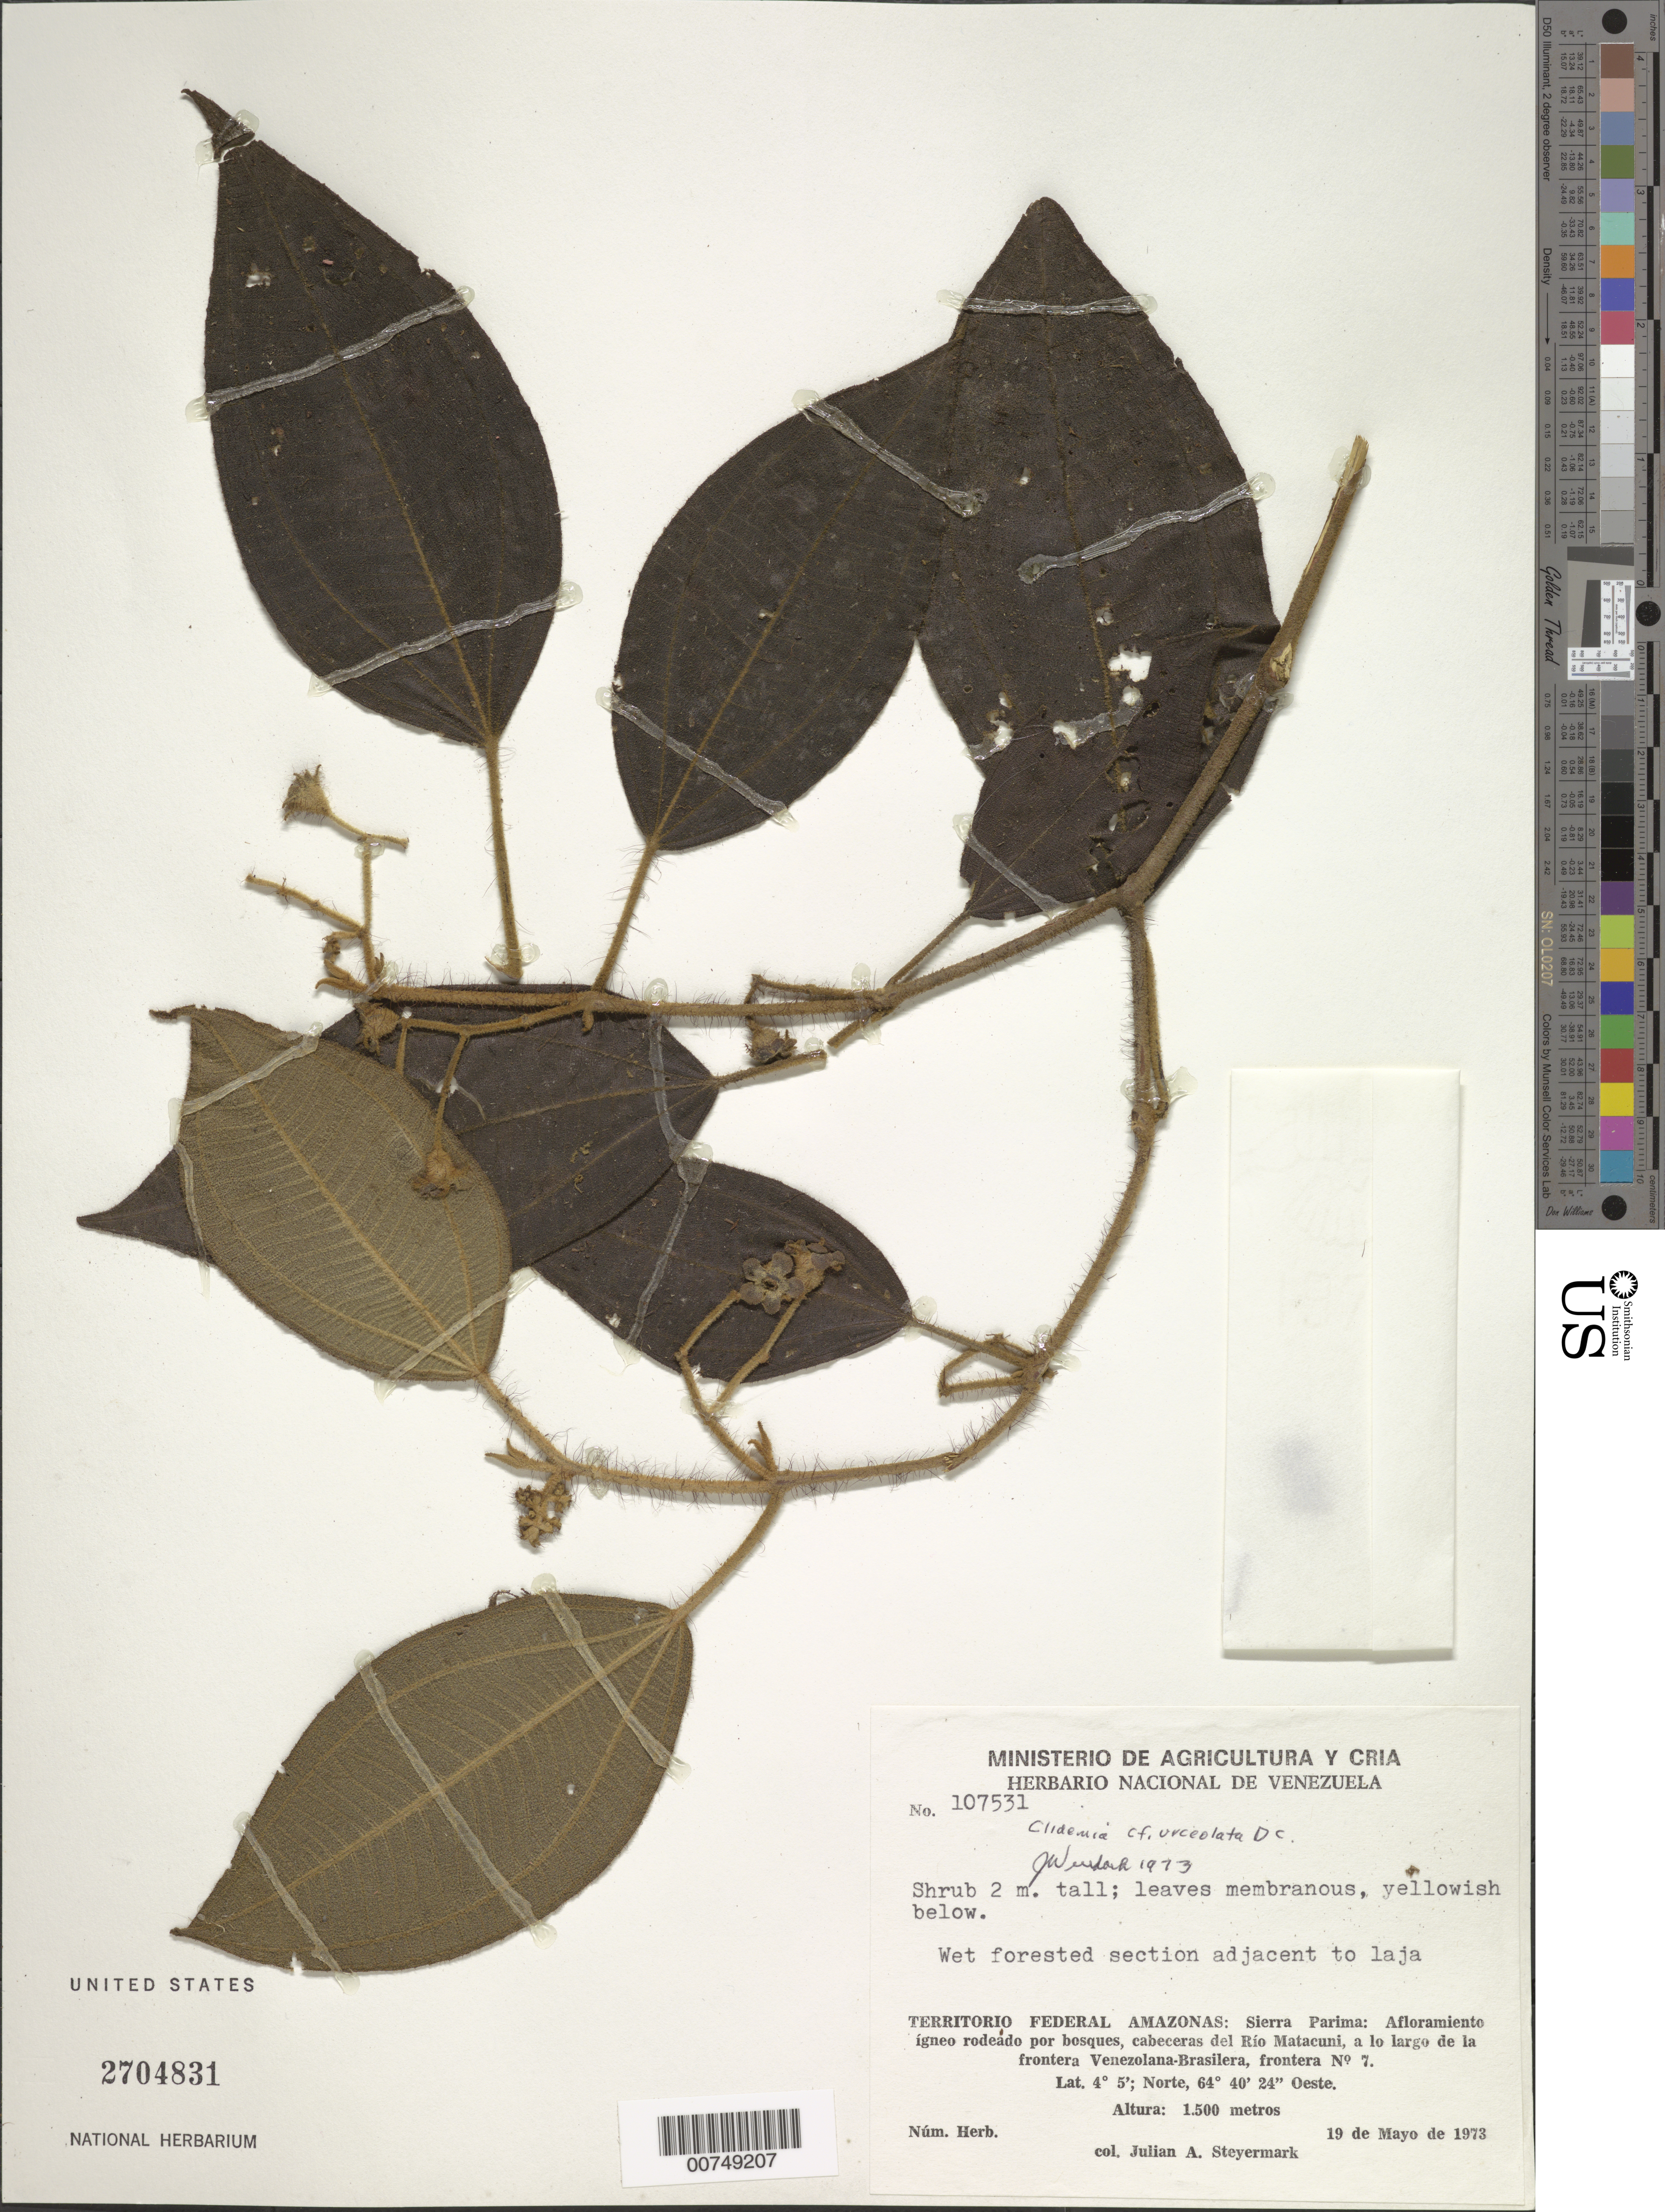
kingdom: Plantae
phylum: Tracheophyta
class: Magnoliopsida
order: Myrtales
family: Melastomataceae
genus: Clidemia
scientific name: Clidemia urceolata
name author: DC.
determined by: Wurdack, John J., (US), US (UNITED STATES)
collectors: J. Steyermark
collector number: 107531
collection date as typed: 19-May-73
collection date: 1973-05-19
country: Venezuela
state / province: Amazonas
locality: Sierra Parima; cabecercas del Río Matacuni, along the border of Venezuela and Brasil. Frontera No. 7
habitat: Afloramiento igneo rodeado por bosques, wet forested section adjacent to laja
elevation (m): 1500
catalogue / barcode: US 2704831